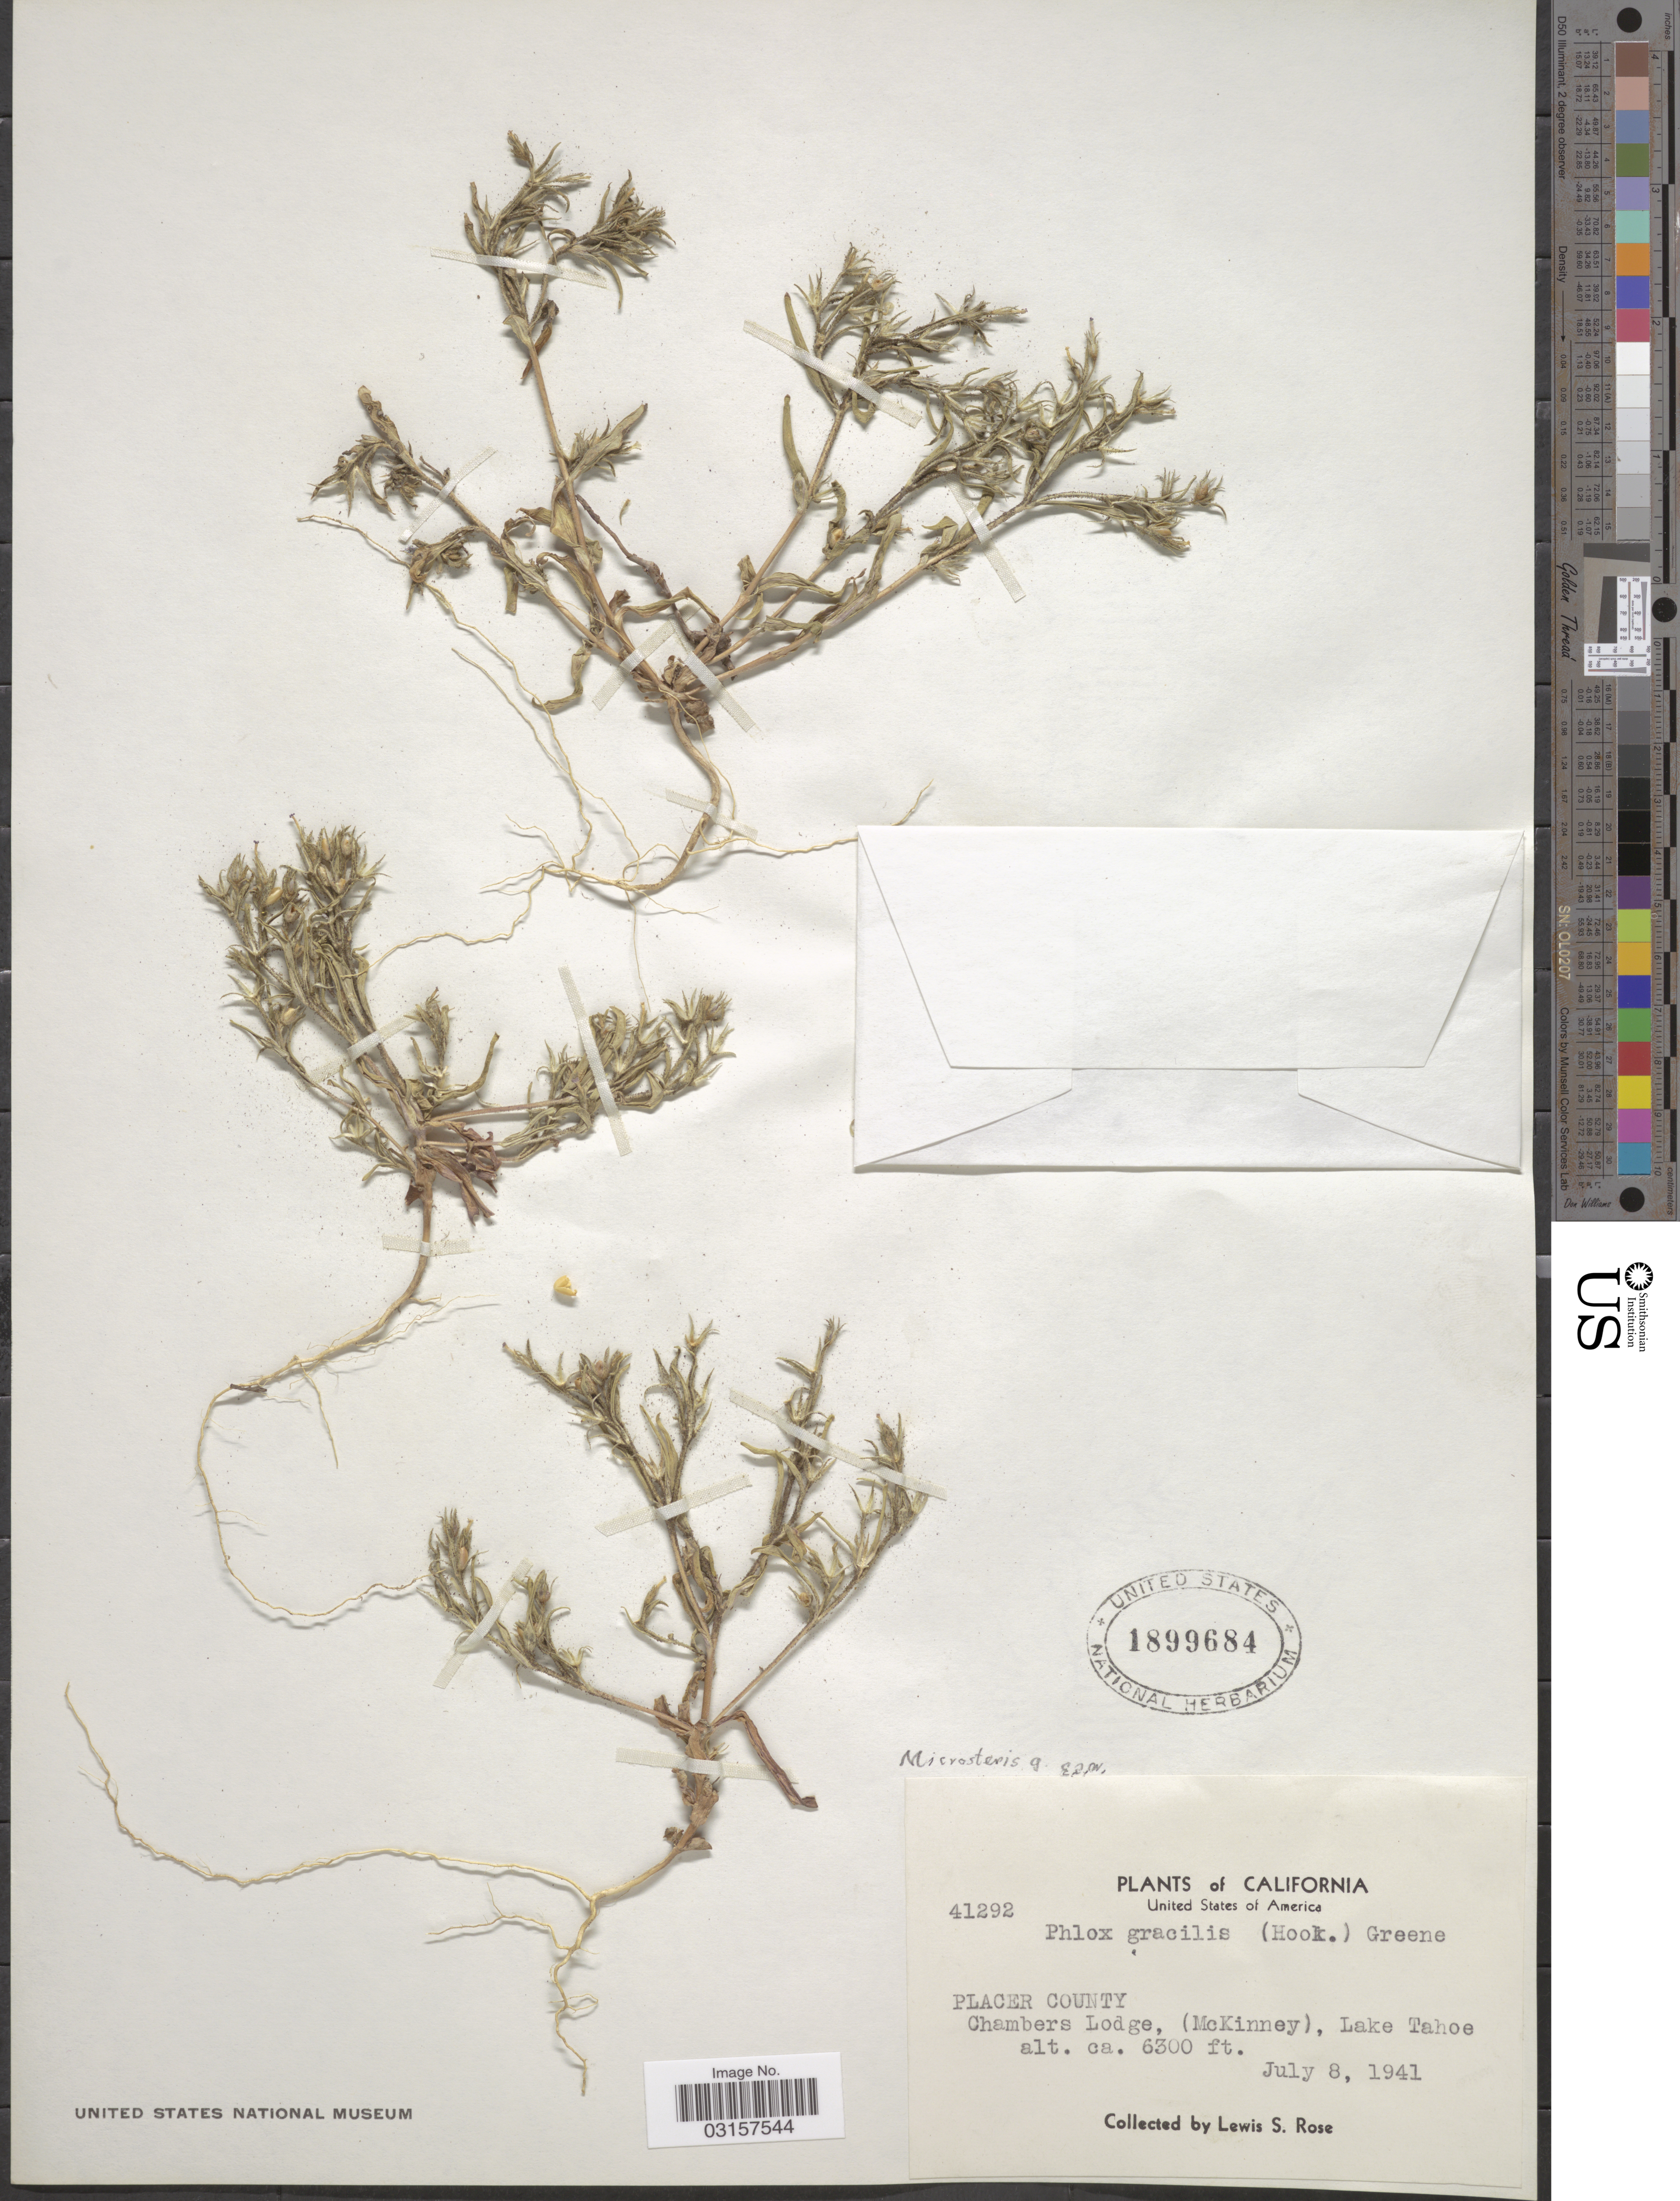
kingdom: Plantae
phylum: Tracheophyta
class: Magnoliopsida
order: Ericales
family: Polemoniaceae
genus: Microsteris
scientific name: Microsteris gracilis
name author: (Hook.) Greene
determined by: (US) Smithsonian Institution - National Museum of Natural History - Department of Botany (UNITED STATES)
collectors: L. S. Rose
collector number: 41292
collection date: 1941-07-08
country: United States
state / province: California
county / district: Placer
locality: Placer County, Chambers Lodge, (McKinney), Lake Tahoe.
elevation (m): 1920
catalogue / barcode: US 1899684